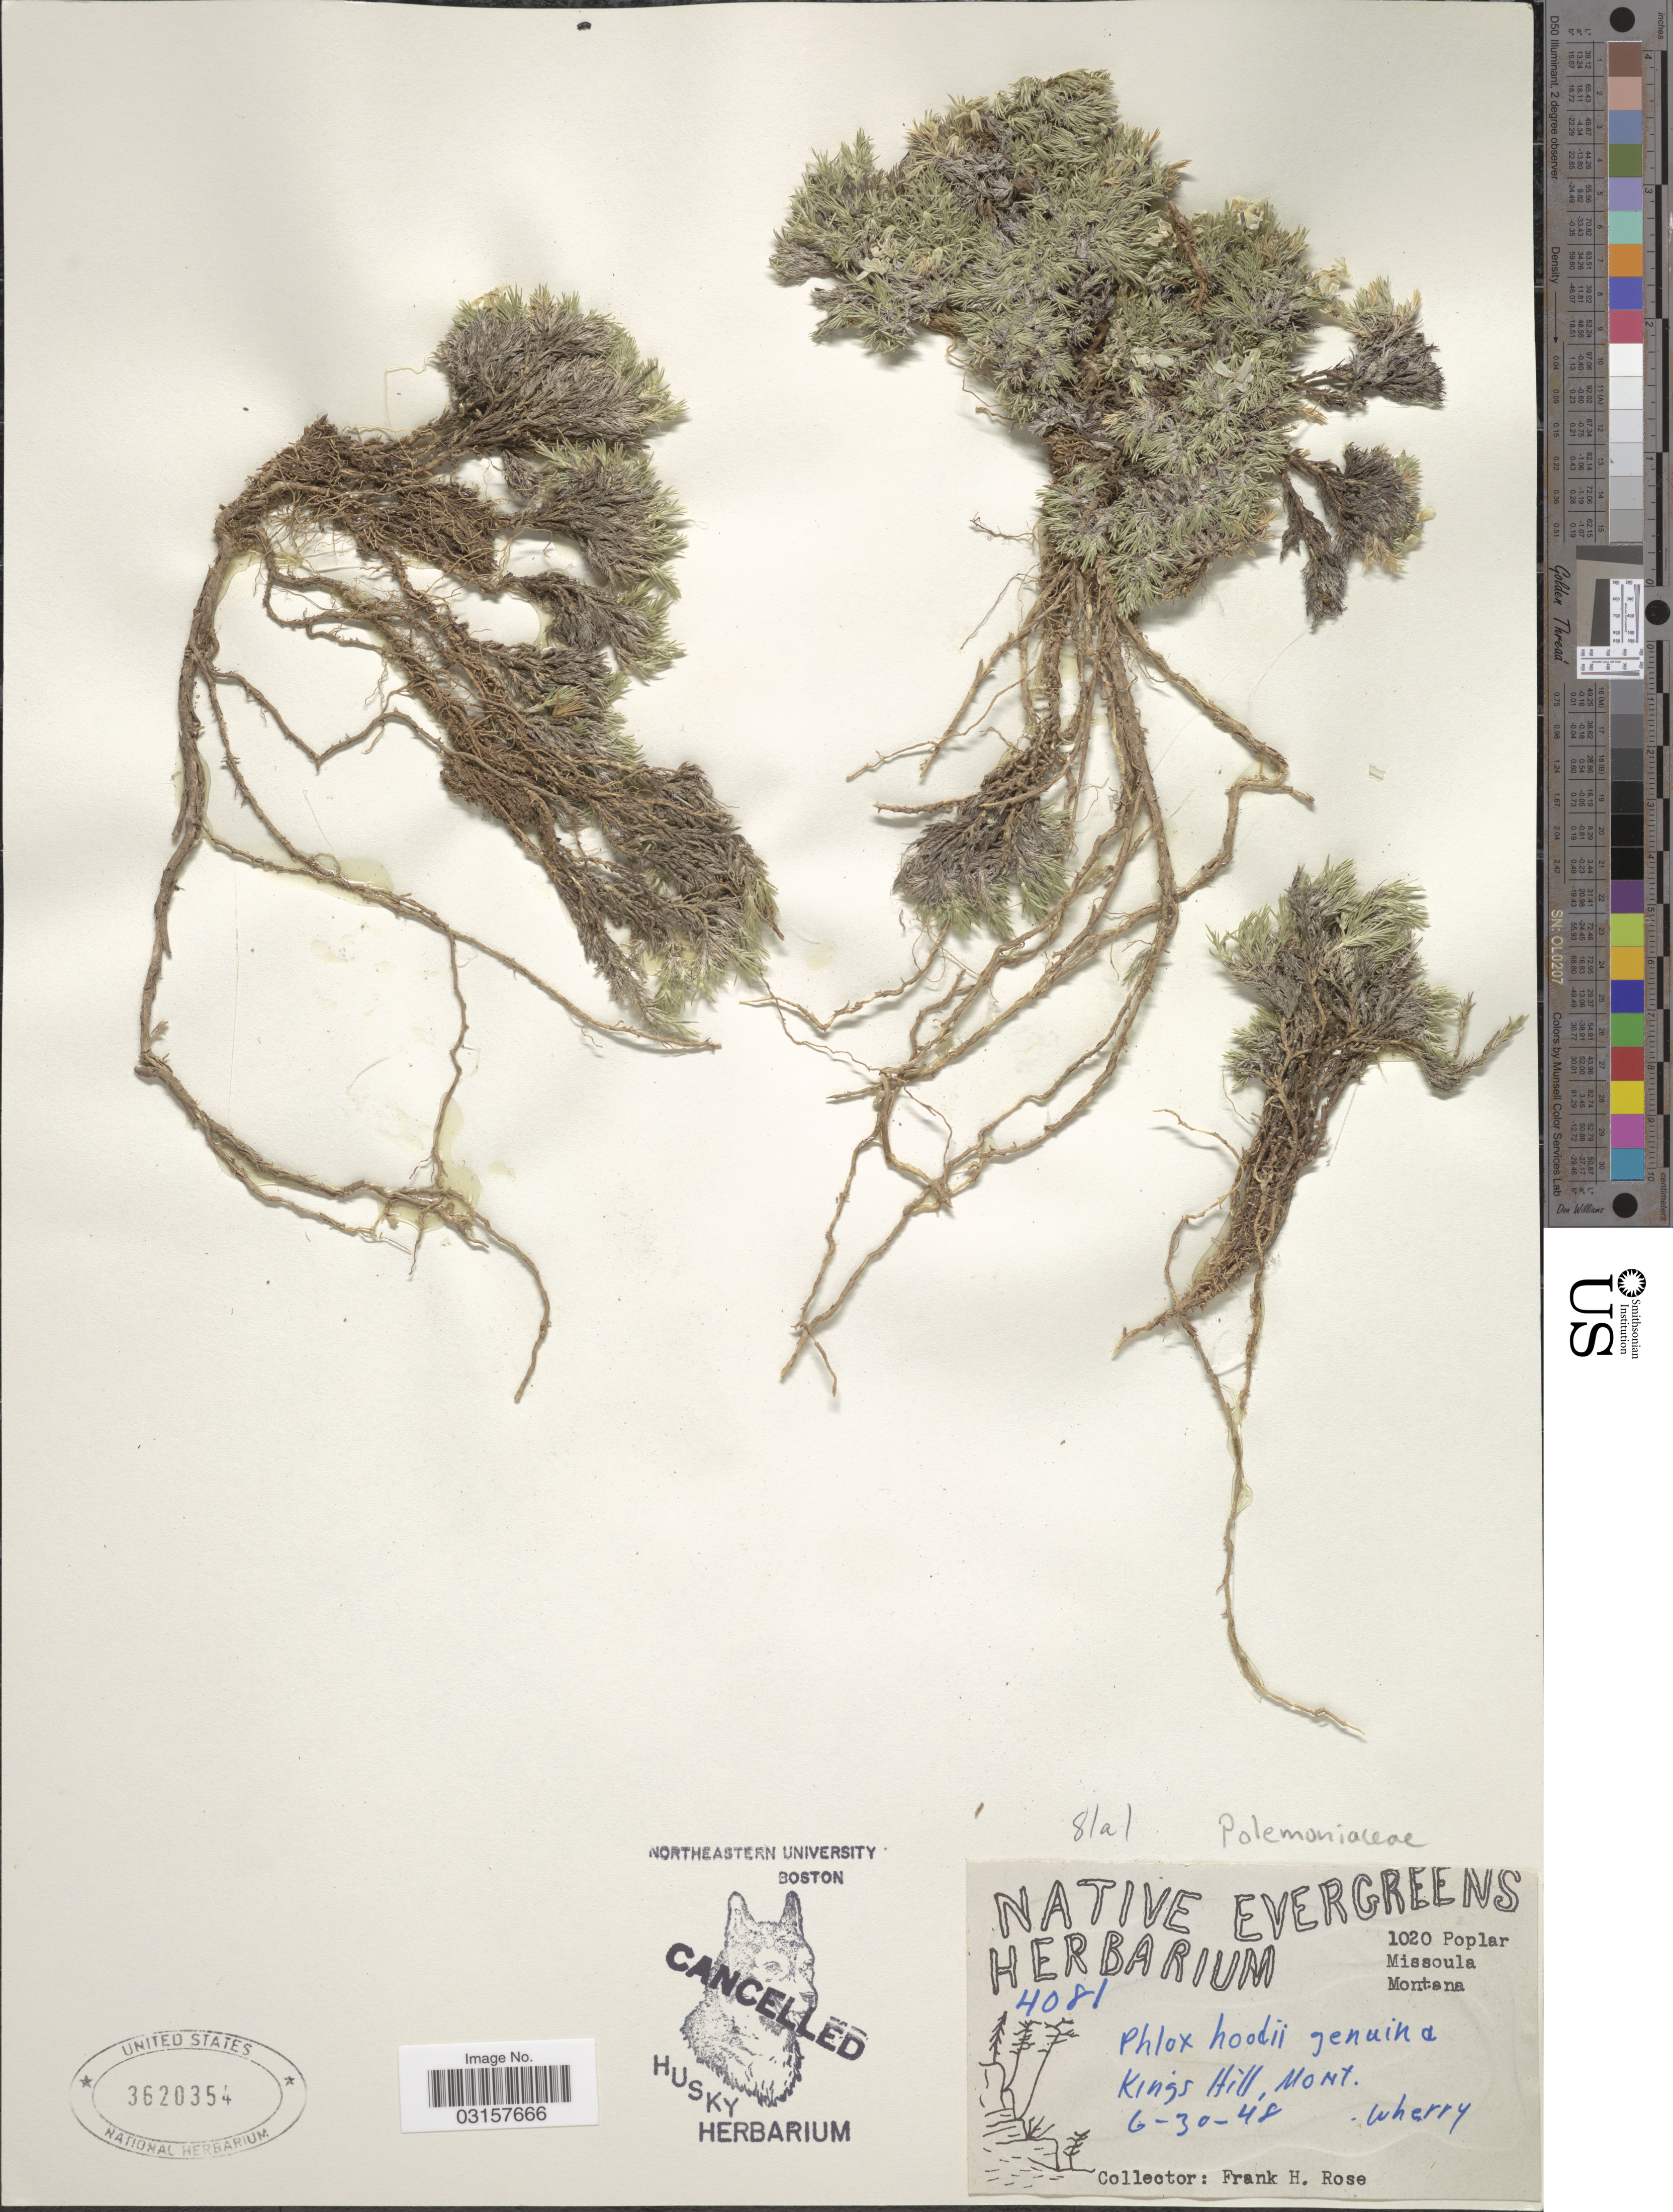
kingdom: Plantae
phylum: Tracheophyta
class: Magnoliopsida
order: Ericales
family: Polemoniaceae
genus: Phlox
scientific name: Phlox hoodii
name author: Richardson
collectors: F. H. Rose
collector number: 4081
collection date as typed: Transcribed d/m/y: 30/6/48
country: United States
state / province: Montana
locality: Kings Hill.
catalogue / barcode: US 3620354